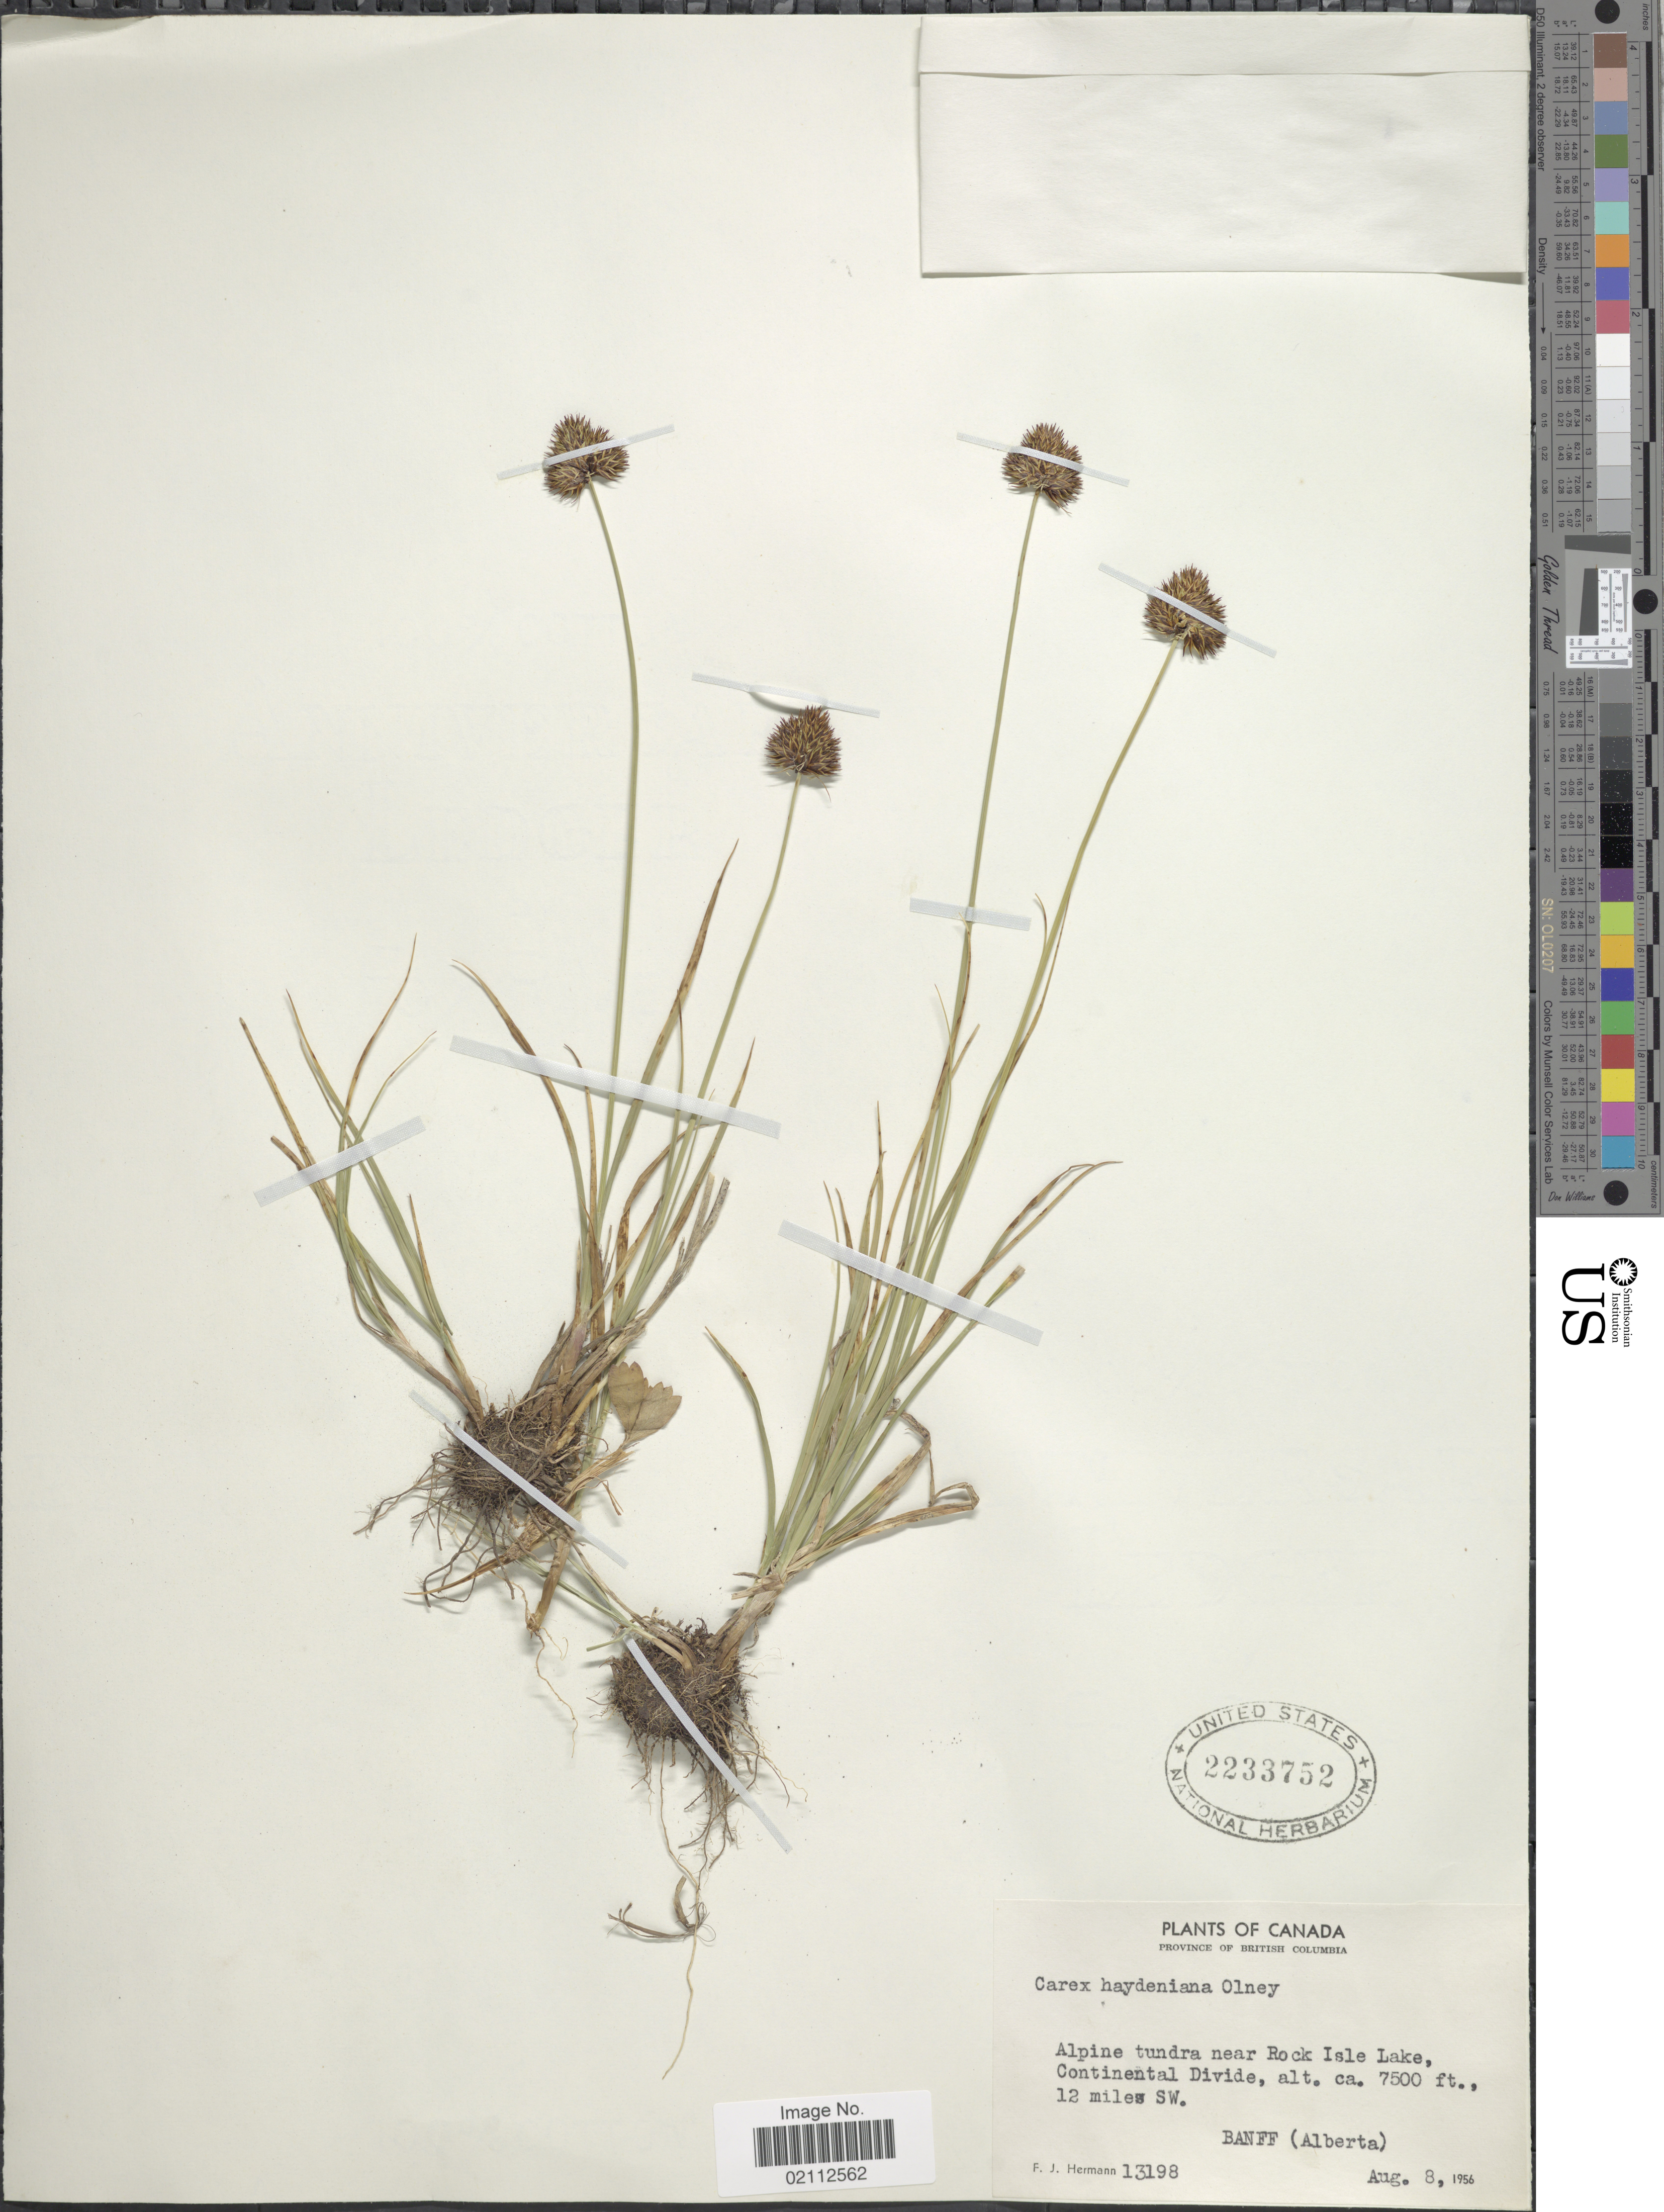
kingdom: Plantae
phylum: Tracheophyta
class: Liliopsida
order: Poales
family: Cyperaceae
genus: Carex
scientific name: Carex haydeniana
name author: Olney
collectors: F. J. Hermann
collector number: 13198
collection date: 1956-08-08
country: Canada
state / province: British Columbia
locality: Alpine tundra near Rock Isle Lake, Continental Divide, 12 miles SW Banff (Alberta).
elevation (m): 2286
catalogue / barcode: US 2233752